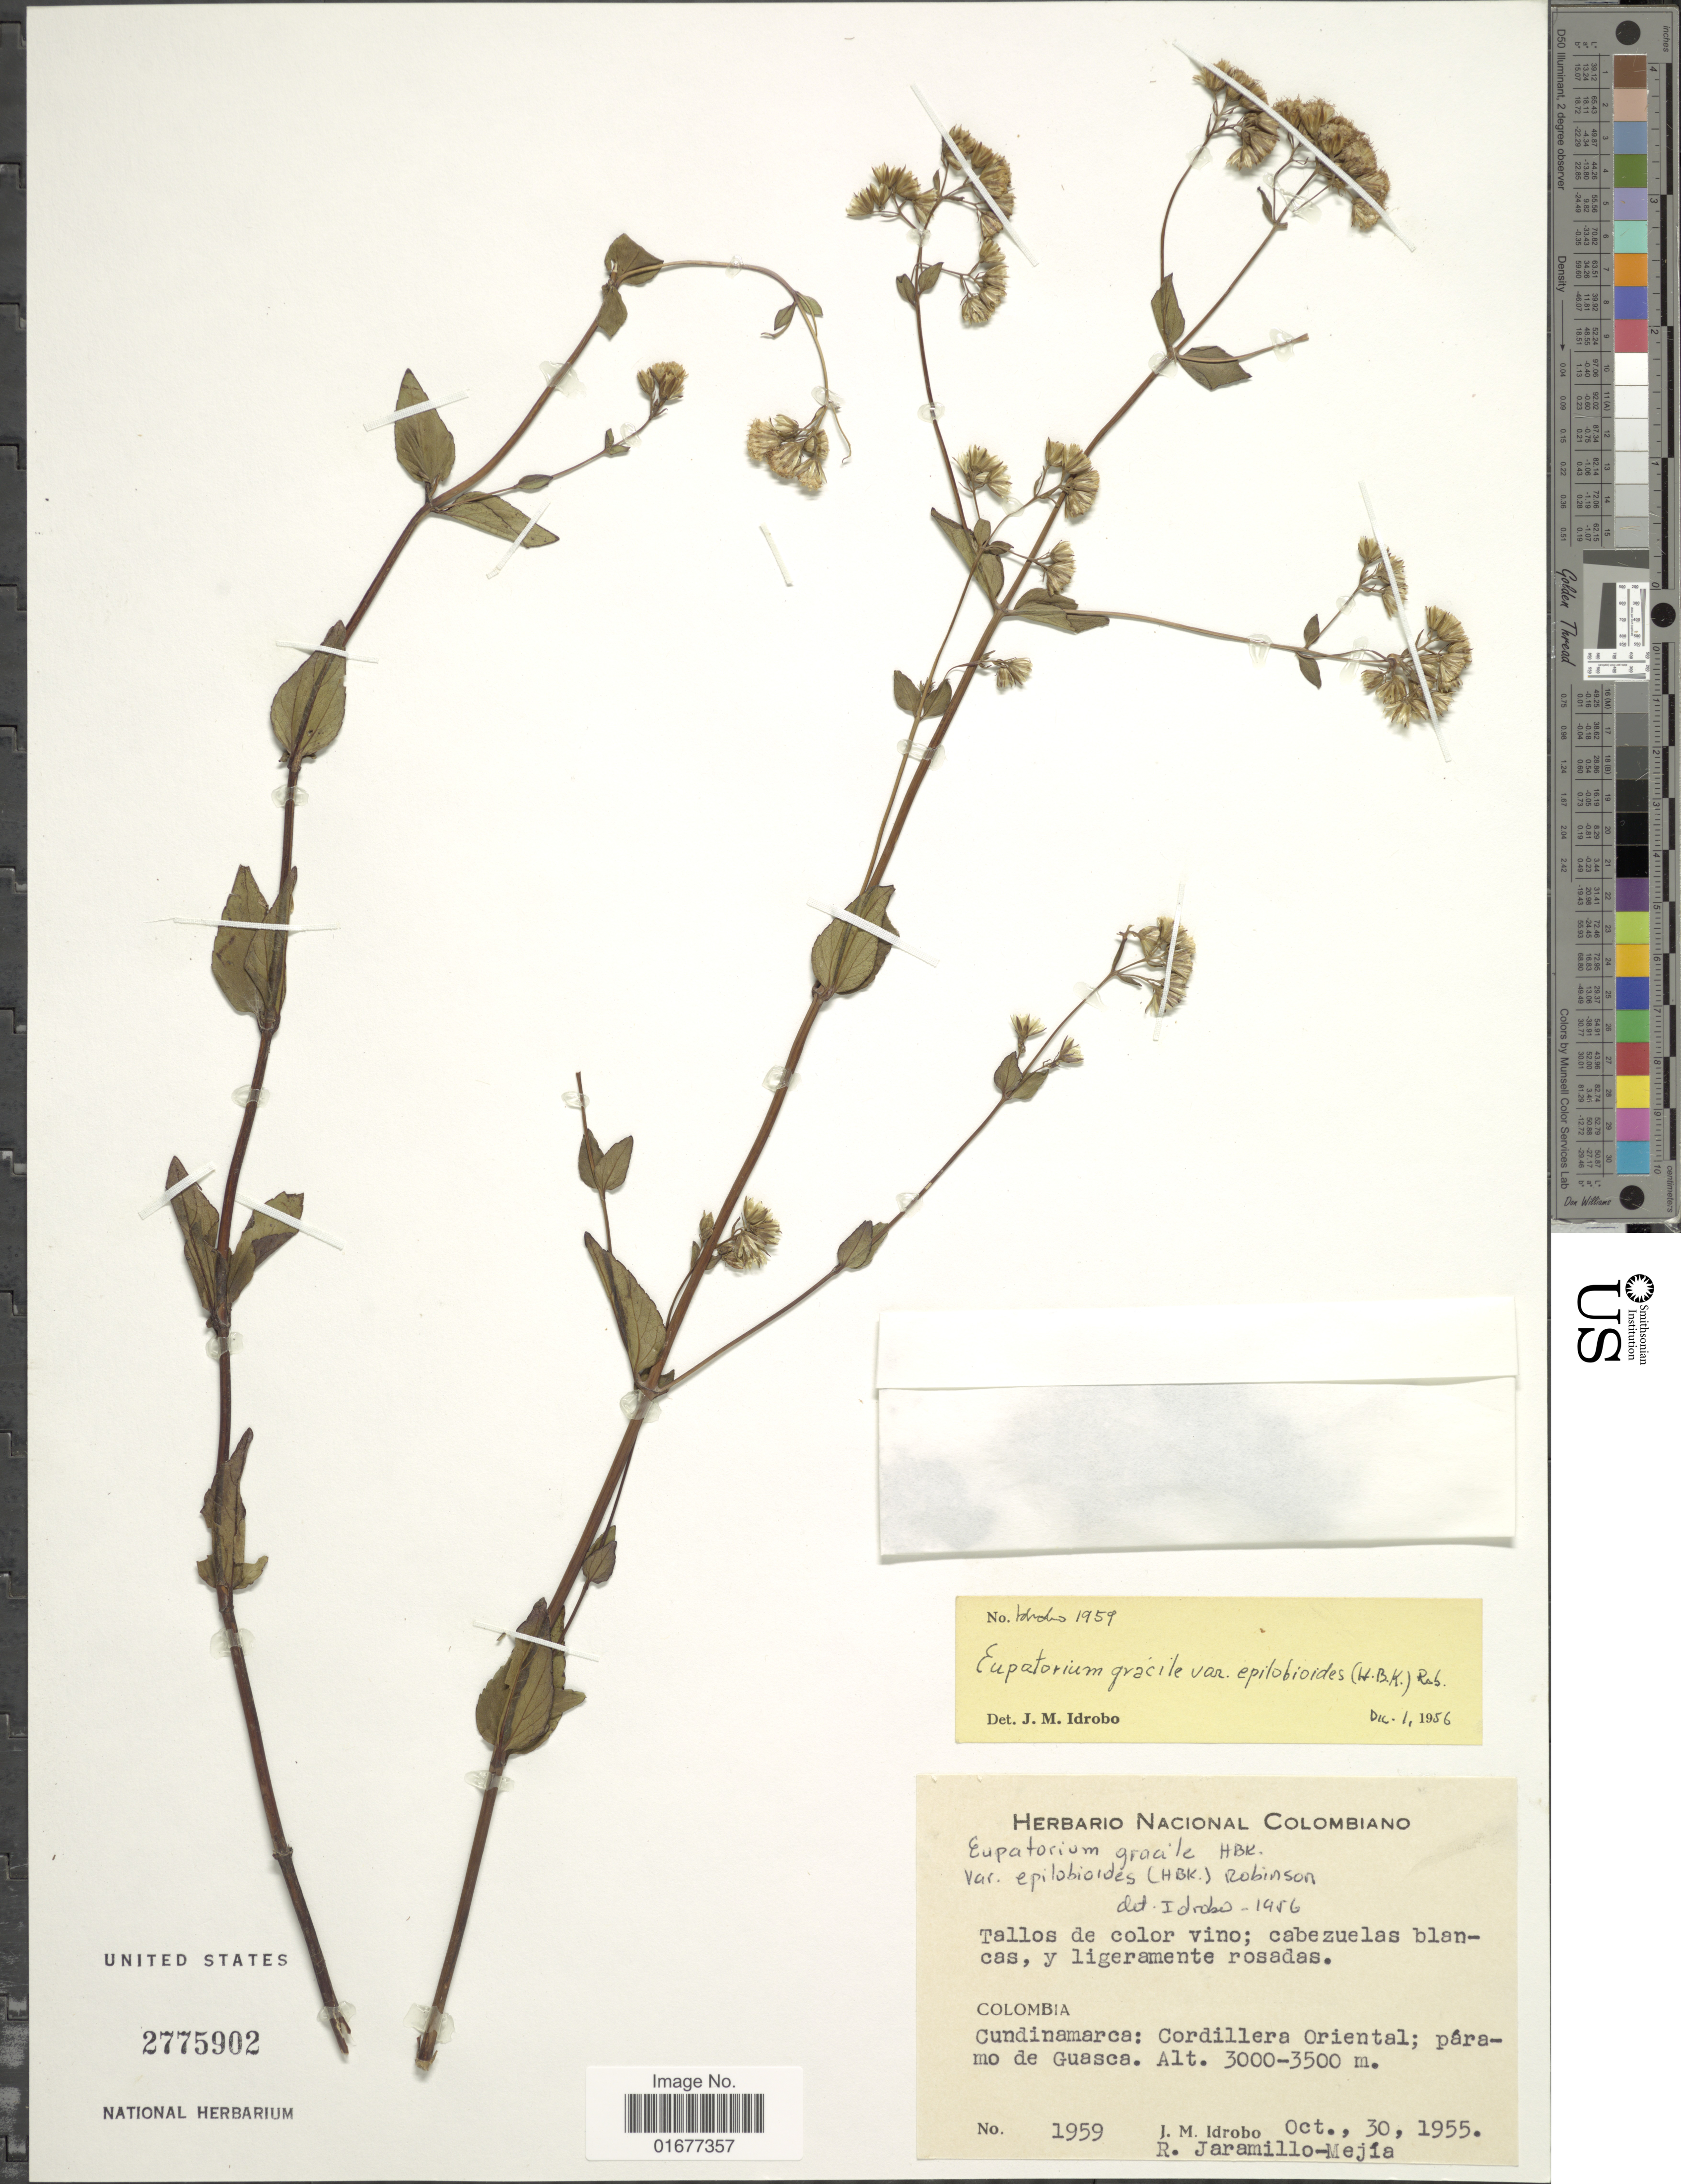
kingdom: Plantae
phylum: Tracheophyta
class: Magnoliopsida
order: Asterales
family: Asteraceae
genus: Ageratina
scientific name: Ageratina gracilis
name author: (Kunth) R.M. King & H. Rob.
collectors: J. M. Idrobo & R. Jaramillo M.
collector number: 1959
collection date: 1955-10-30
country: Colombia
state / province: Cundinamarca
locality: Cordillera Oriental; paramo de Guasca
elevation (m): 3000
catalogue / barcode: US 2775902